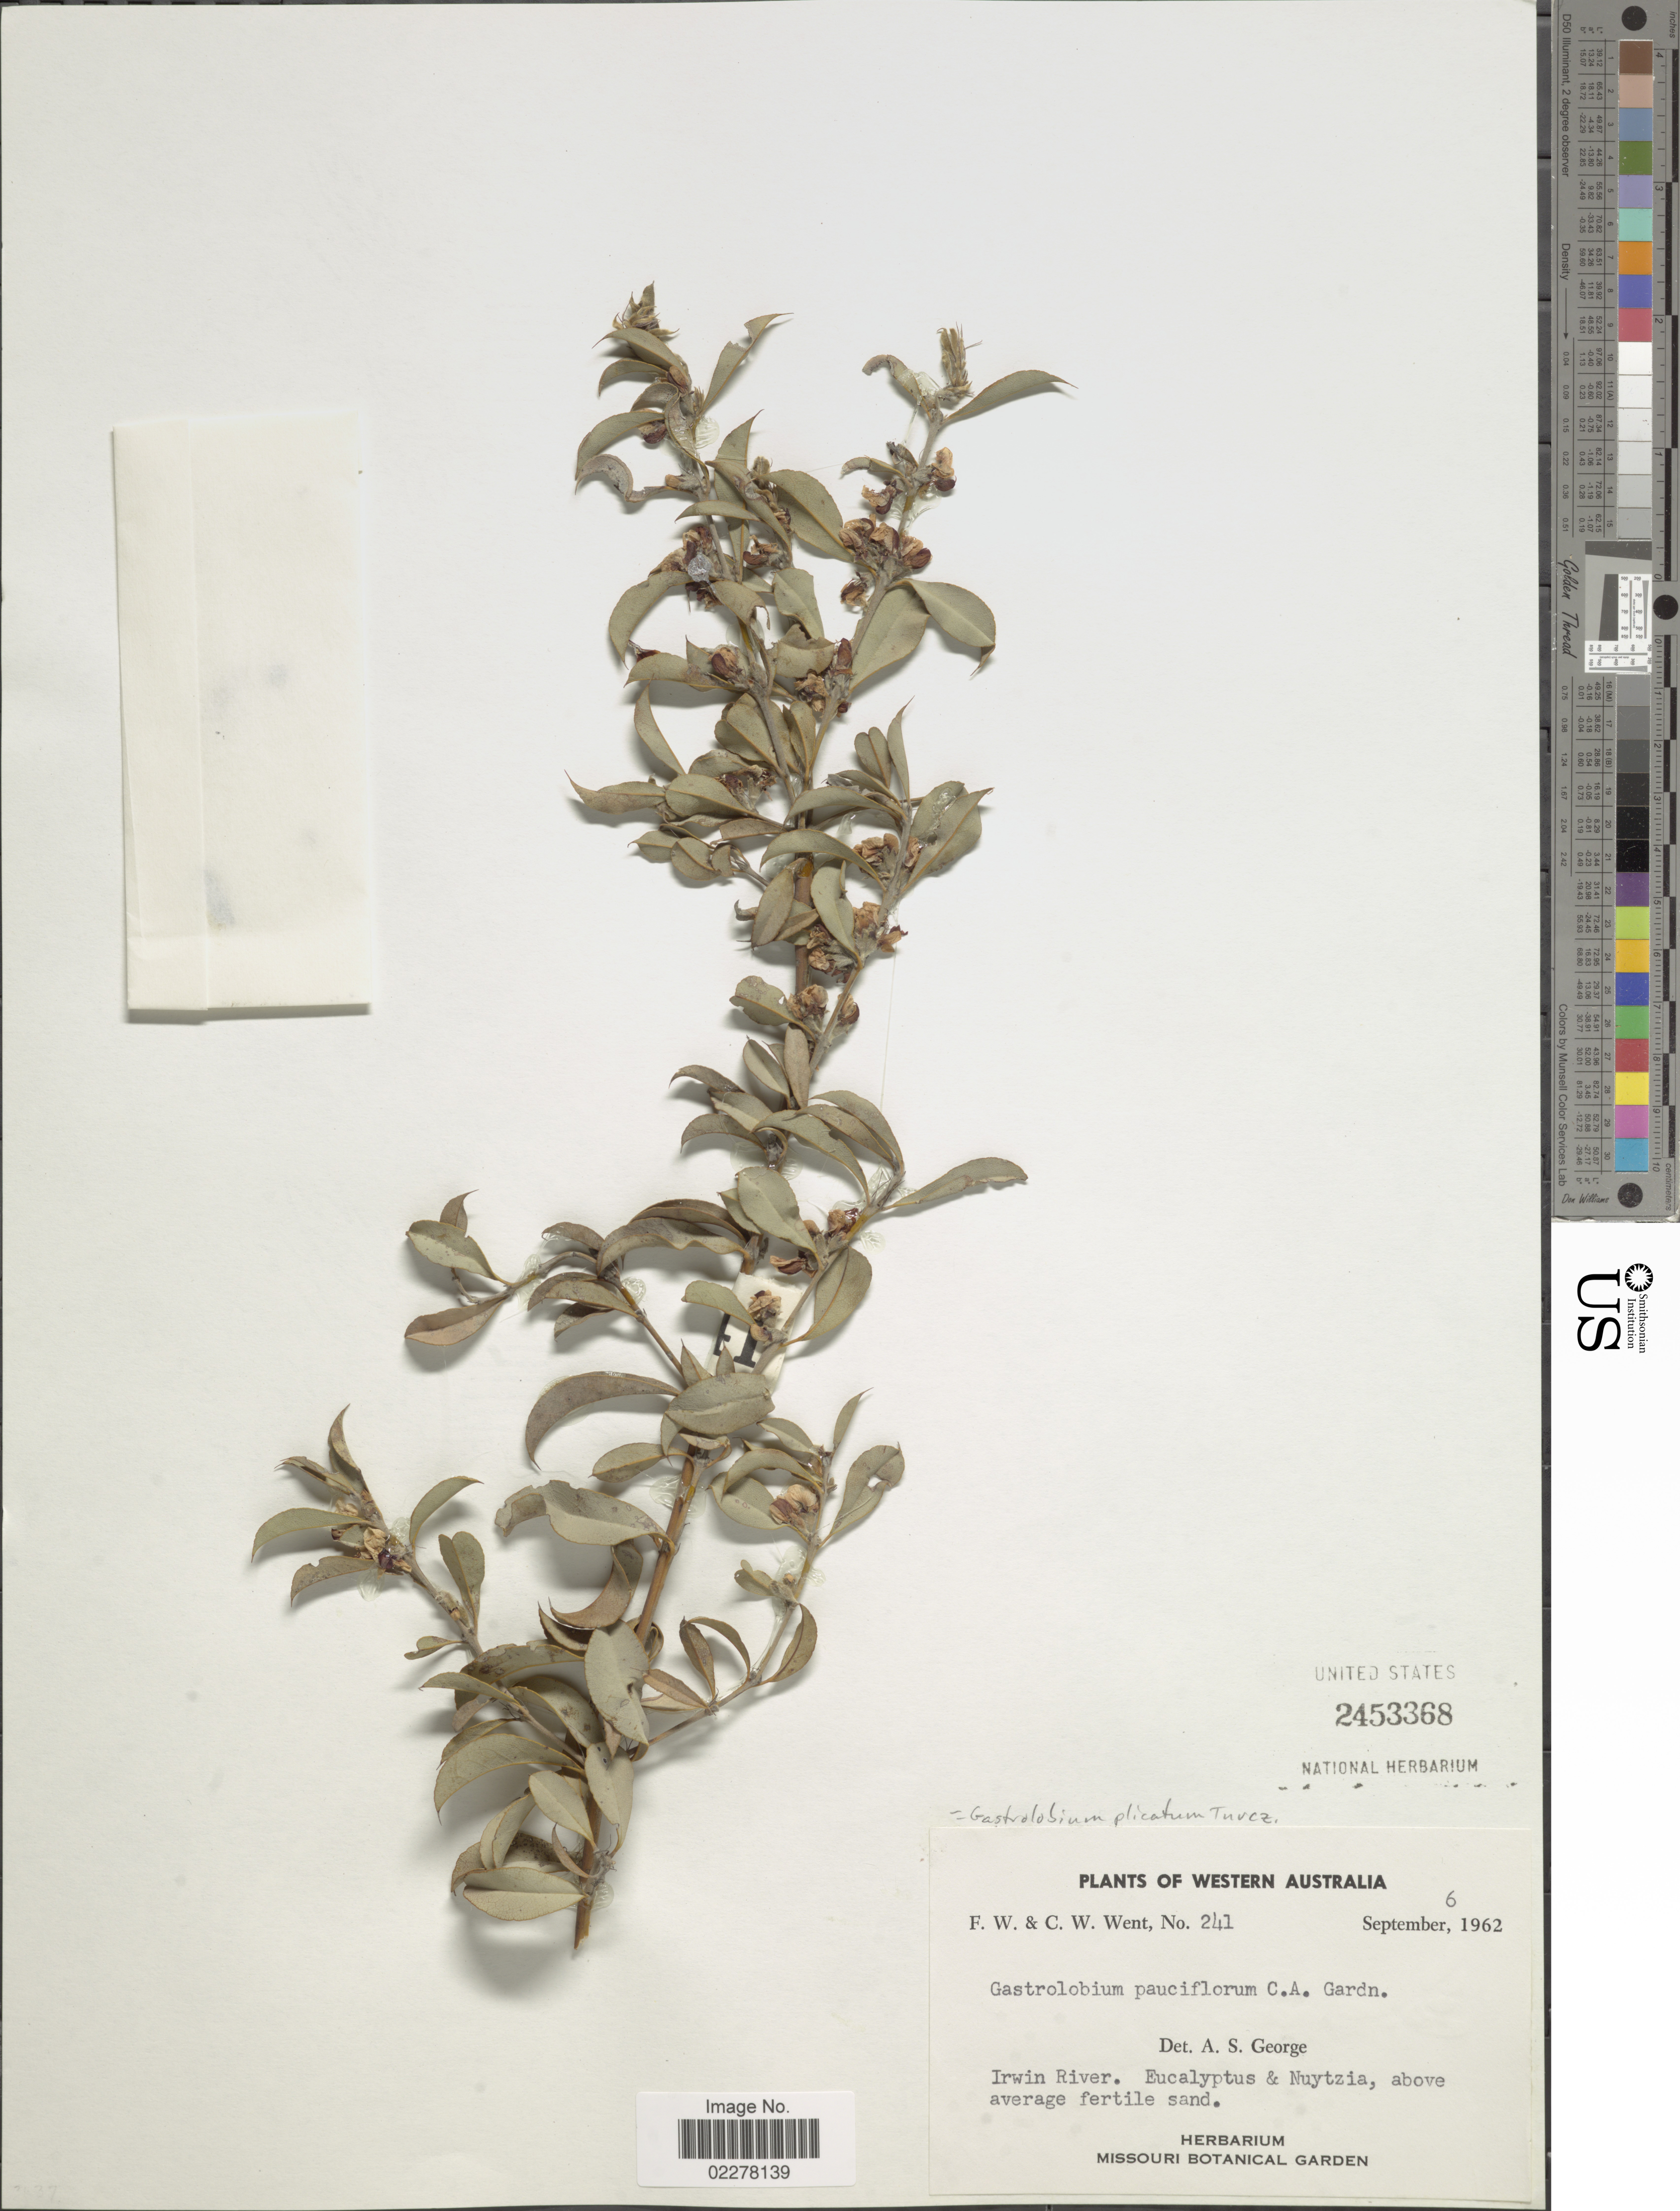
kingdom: Plantae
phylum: Tracheophyta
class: Magnoliopsida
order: Fabales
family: Fabaceae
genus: Gastrolobium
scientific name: Gastrolobium plicatum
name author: Turcz.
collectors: F. W. Went & C. W. Went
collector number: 241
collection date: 1962-09-06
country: Australia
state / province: Western Australia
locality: Irwin River. above average fertile sand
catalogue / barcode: US 2453368